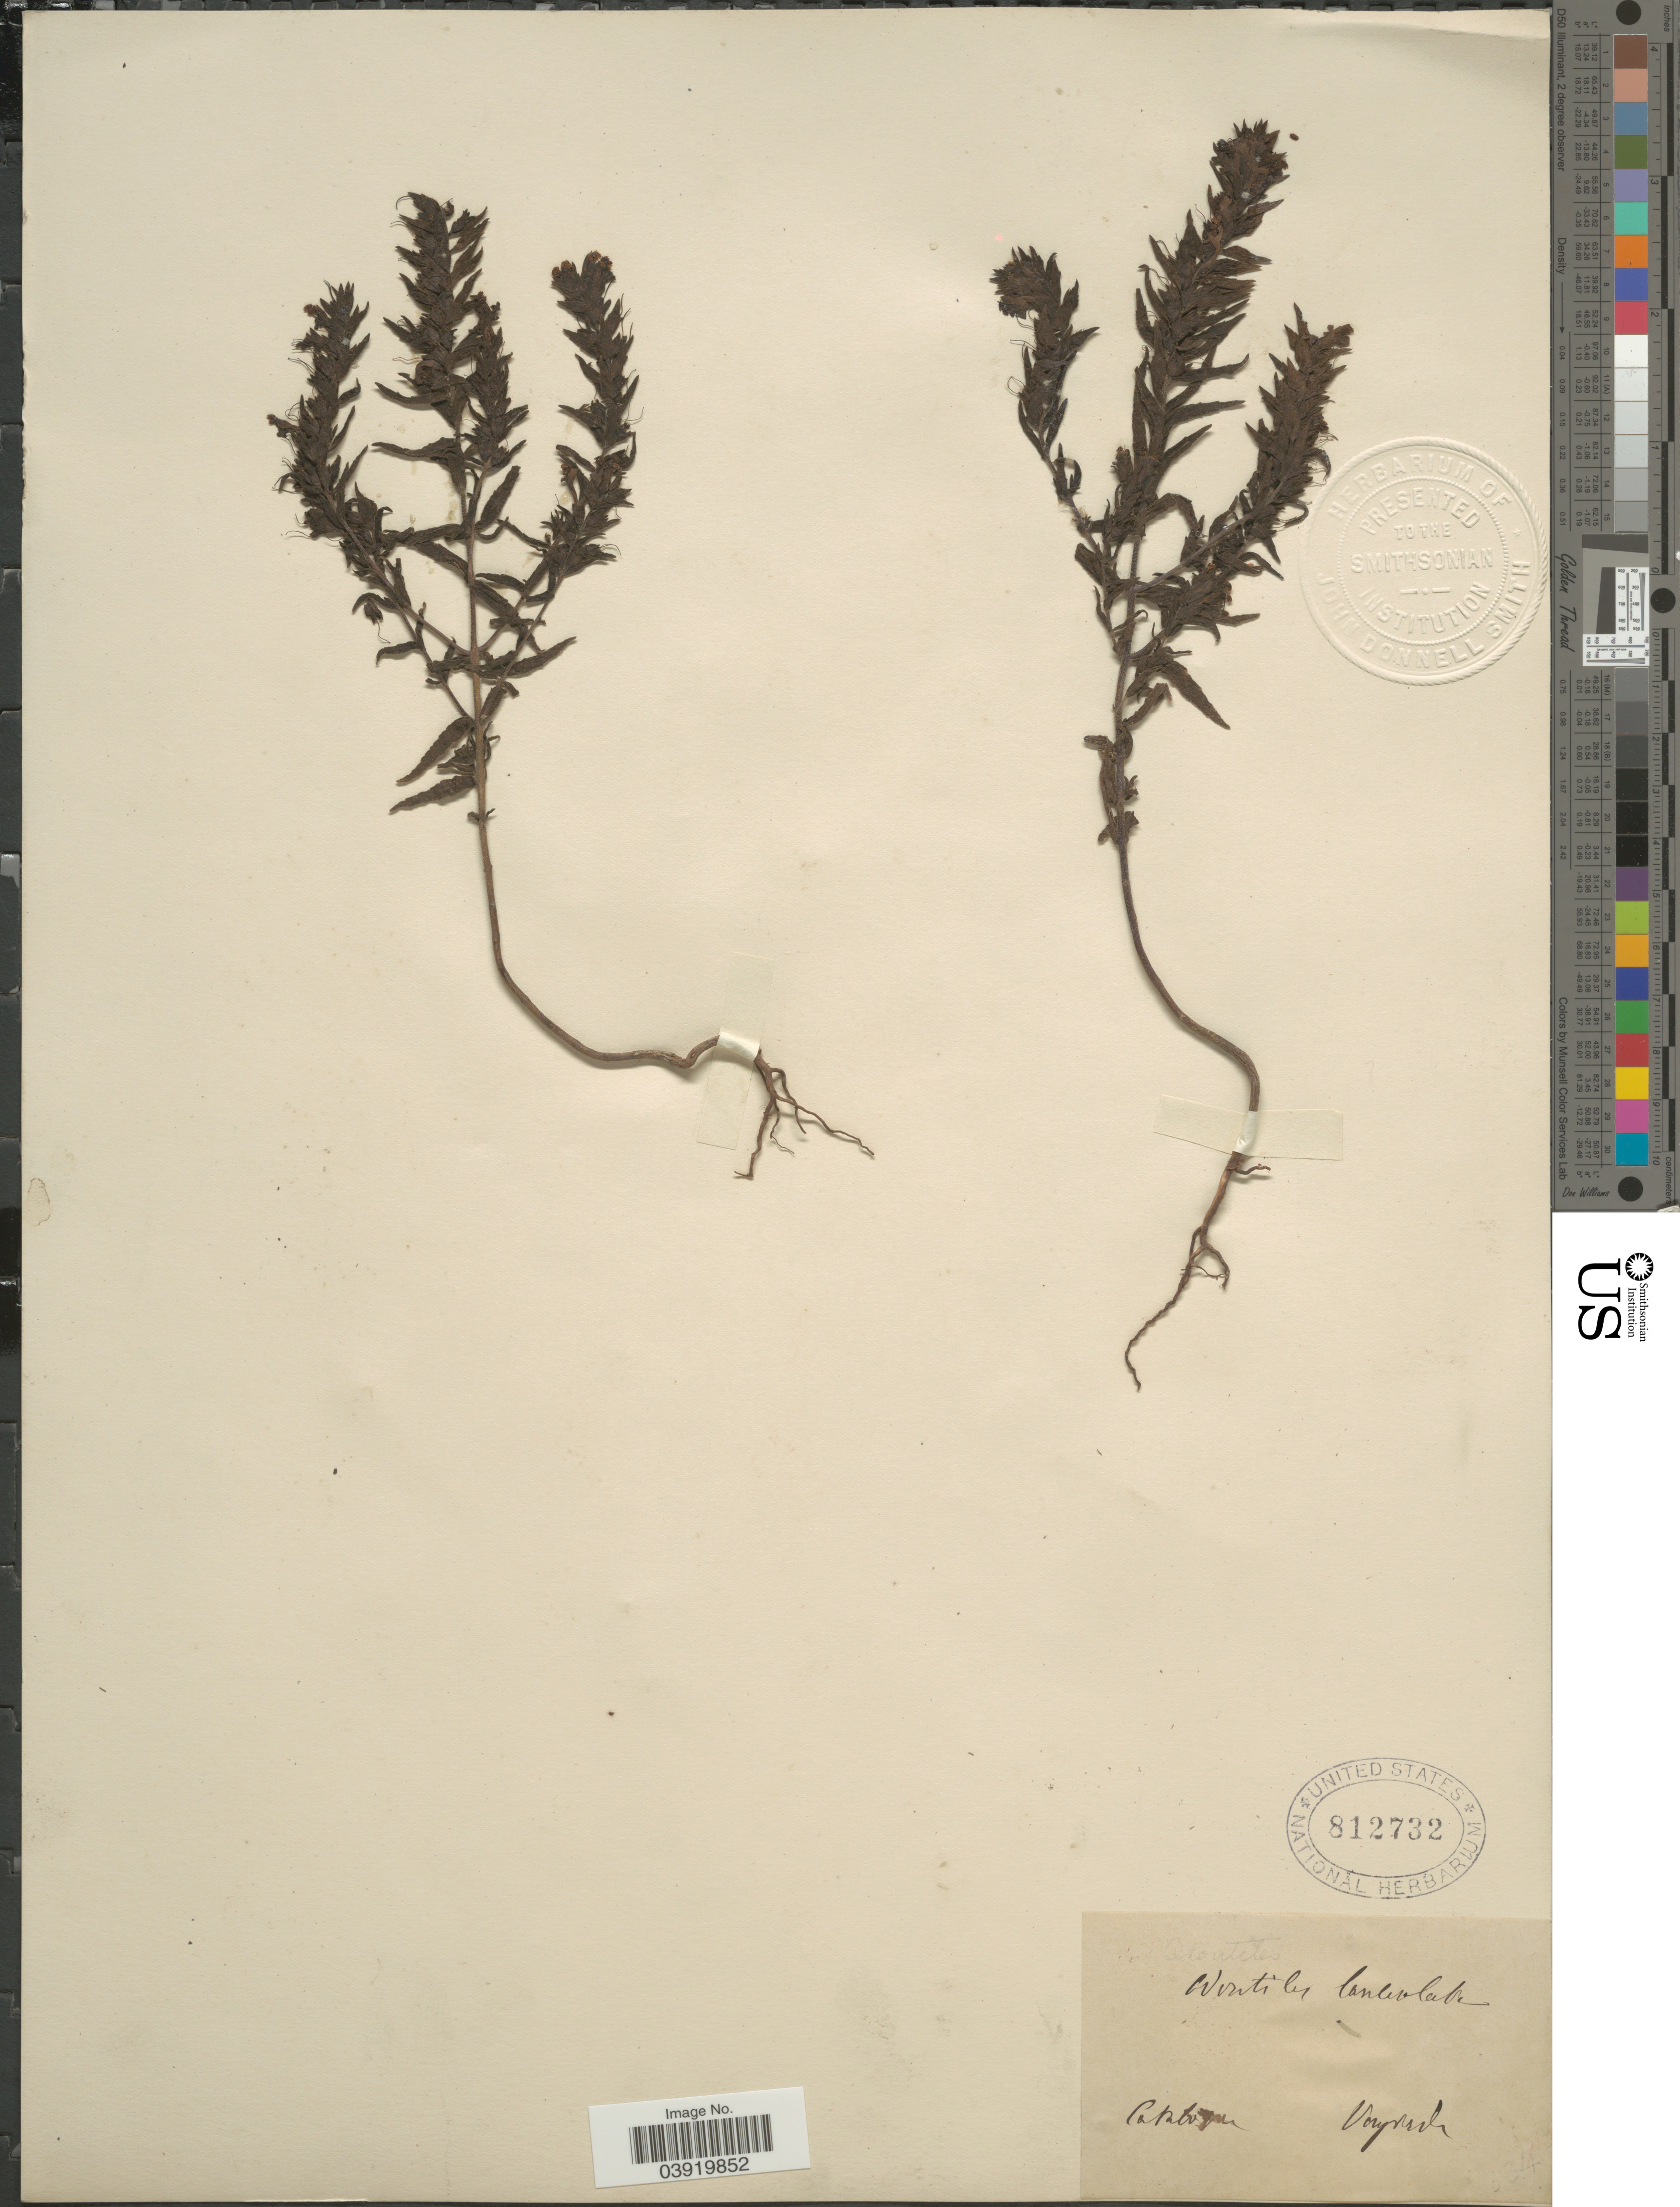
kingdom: Plantae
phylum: Tracheophyta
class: Magnoliopsida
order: Lamiales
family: Orobanchaceae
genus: Odontites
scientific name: Odontites lanceolata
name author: Rchb.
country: Spain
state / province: Catalunya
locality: Catalogne.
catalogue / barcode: US 812732